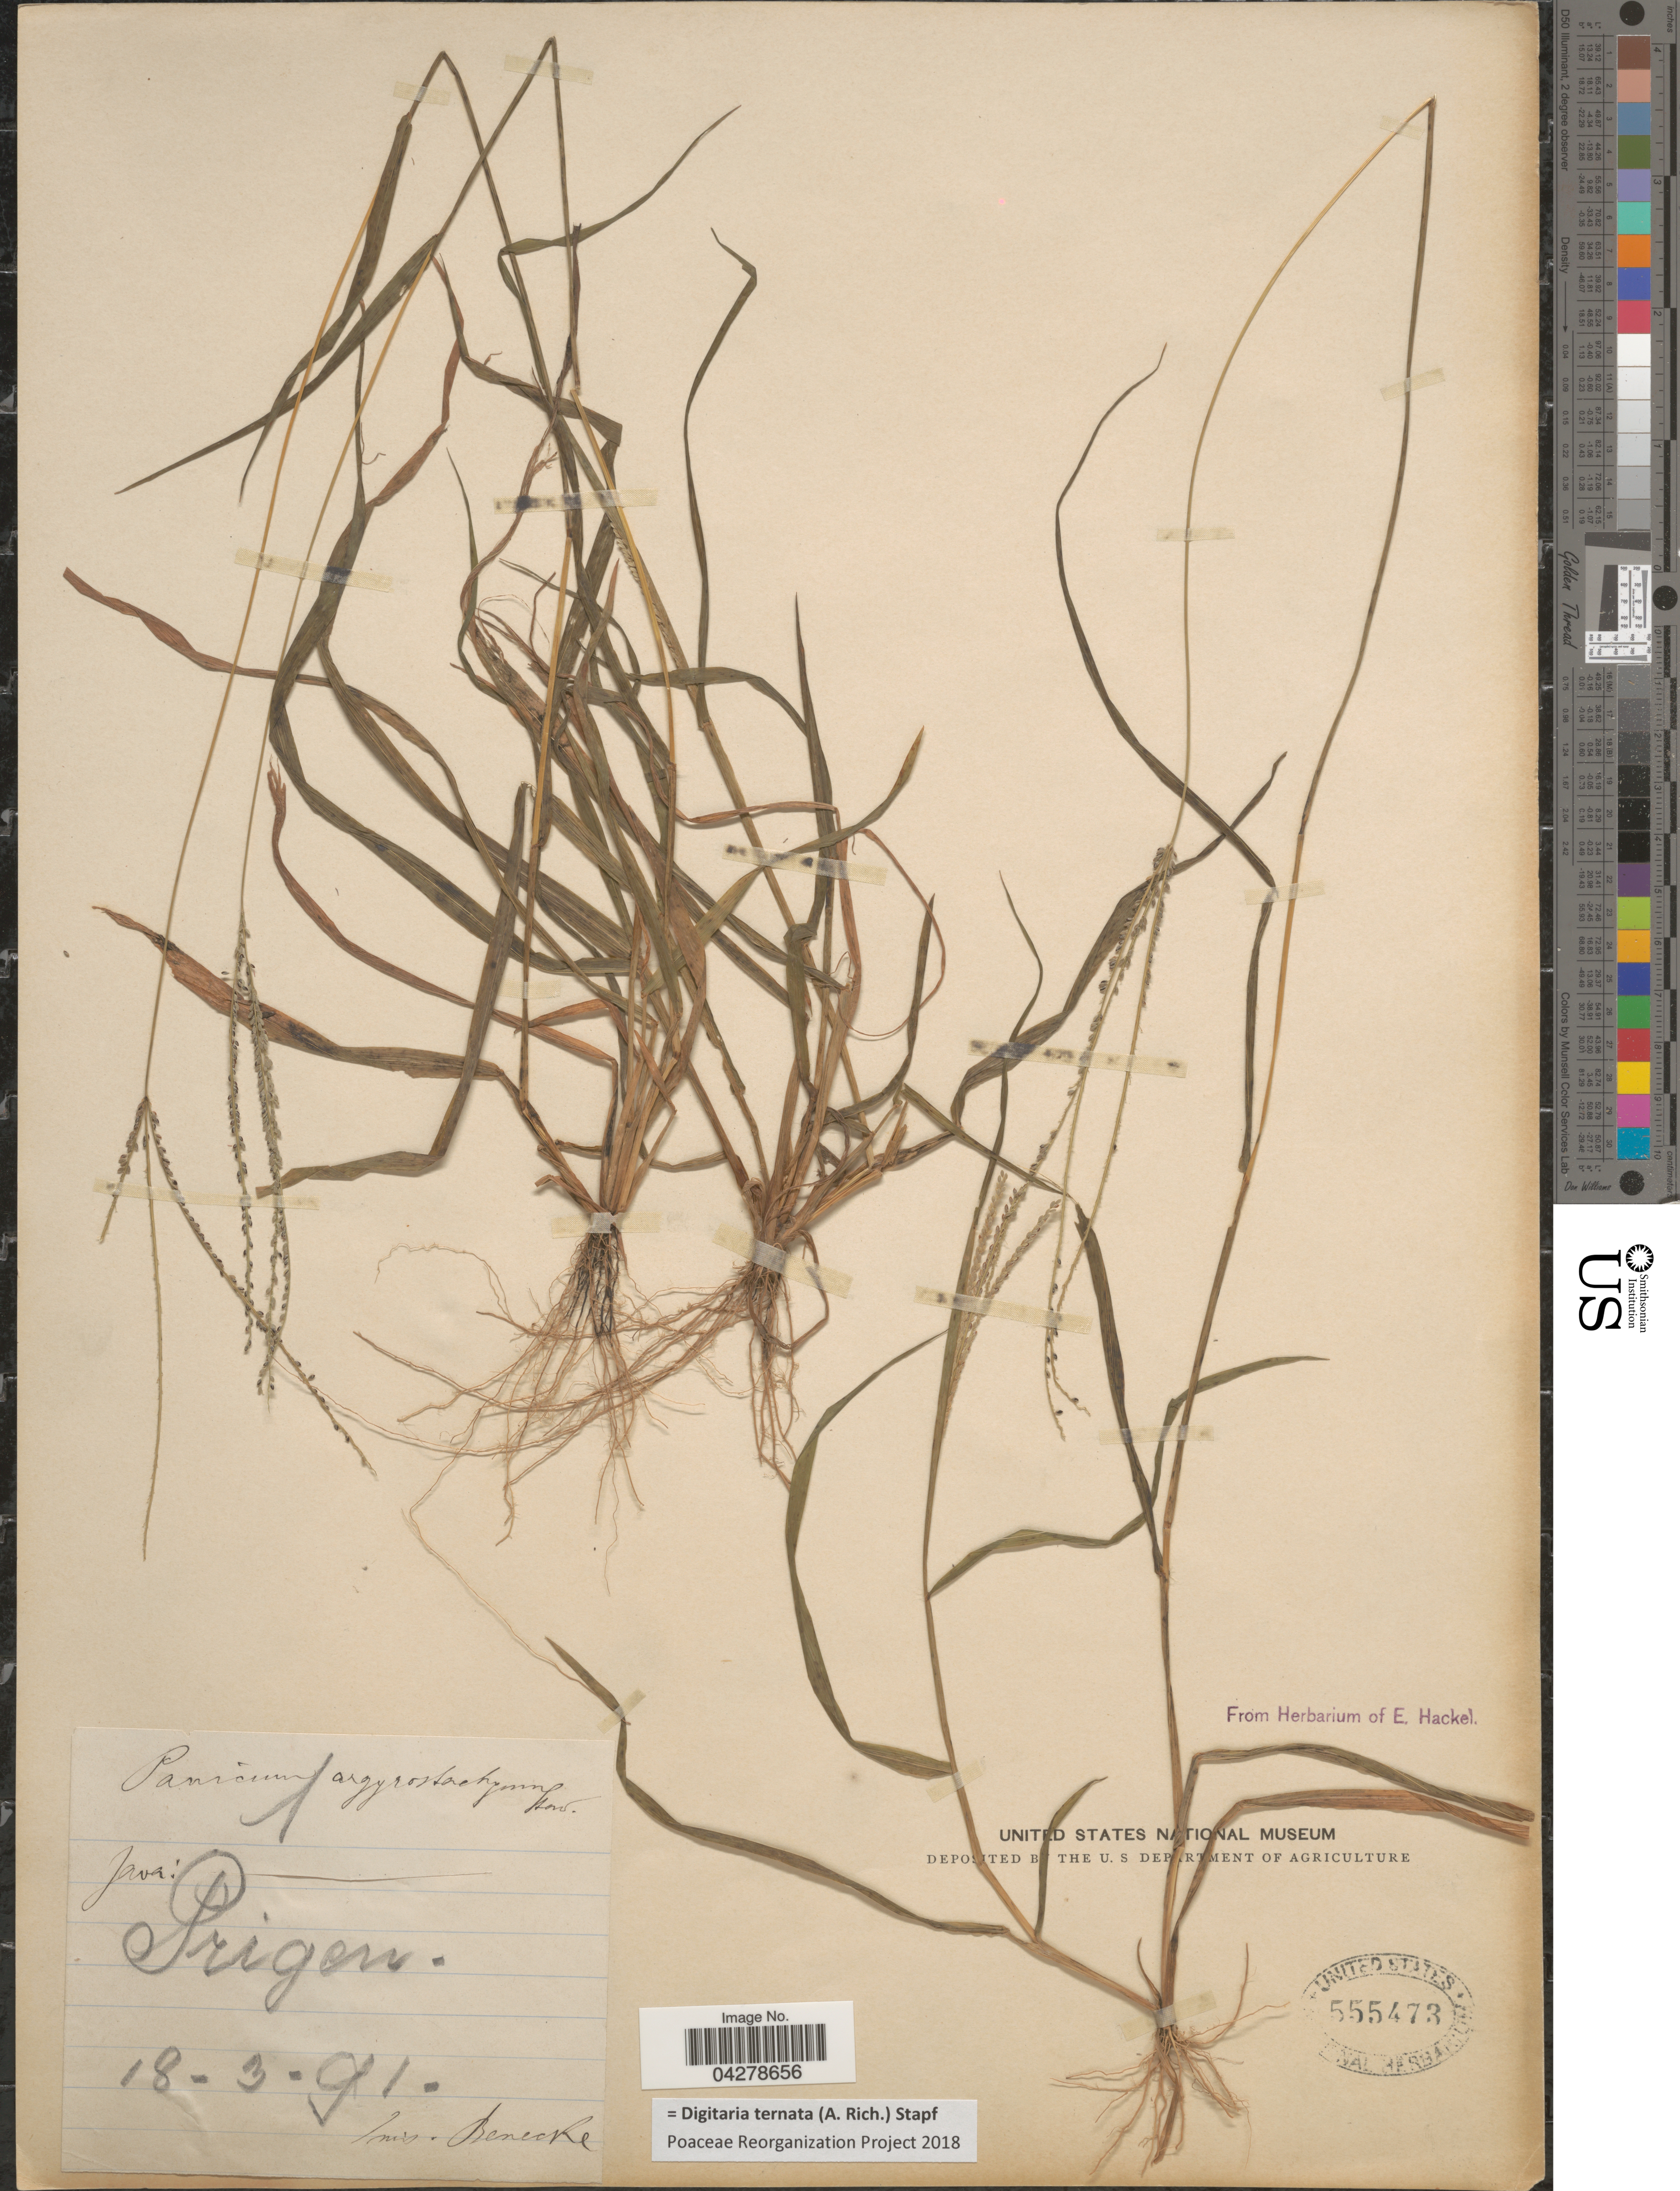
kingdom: Plantae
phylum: Tracheophyta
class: Liliopsida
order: Poales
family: Poaceae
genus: Digitaria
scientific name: Digitaria ternata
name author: (Hochr. ex A. Rich.) Stapf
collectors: W. Benecke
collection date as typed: Transcribed d/m/y: 18/3/91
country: Indonesia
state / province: Java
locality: Prigen.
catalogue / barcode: US 555473